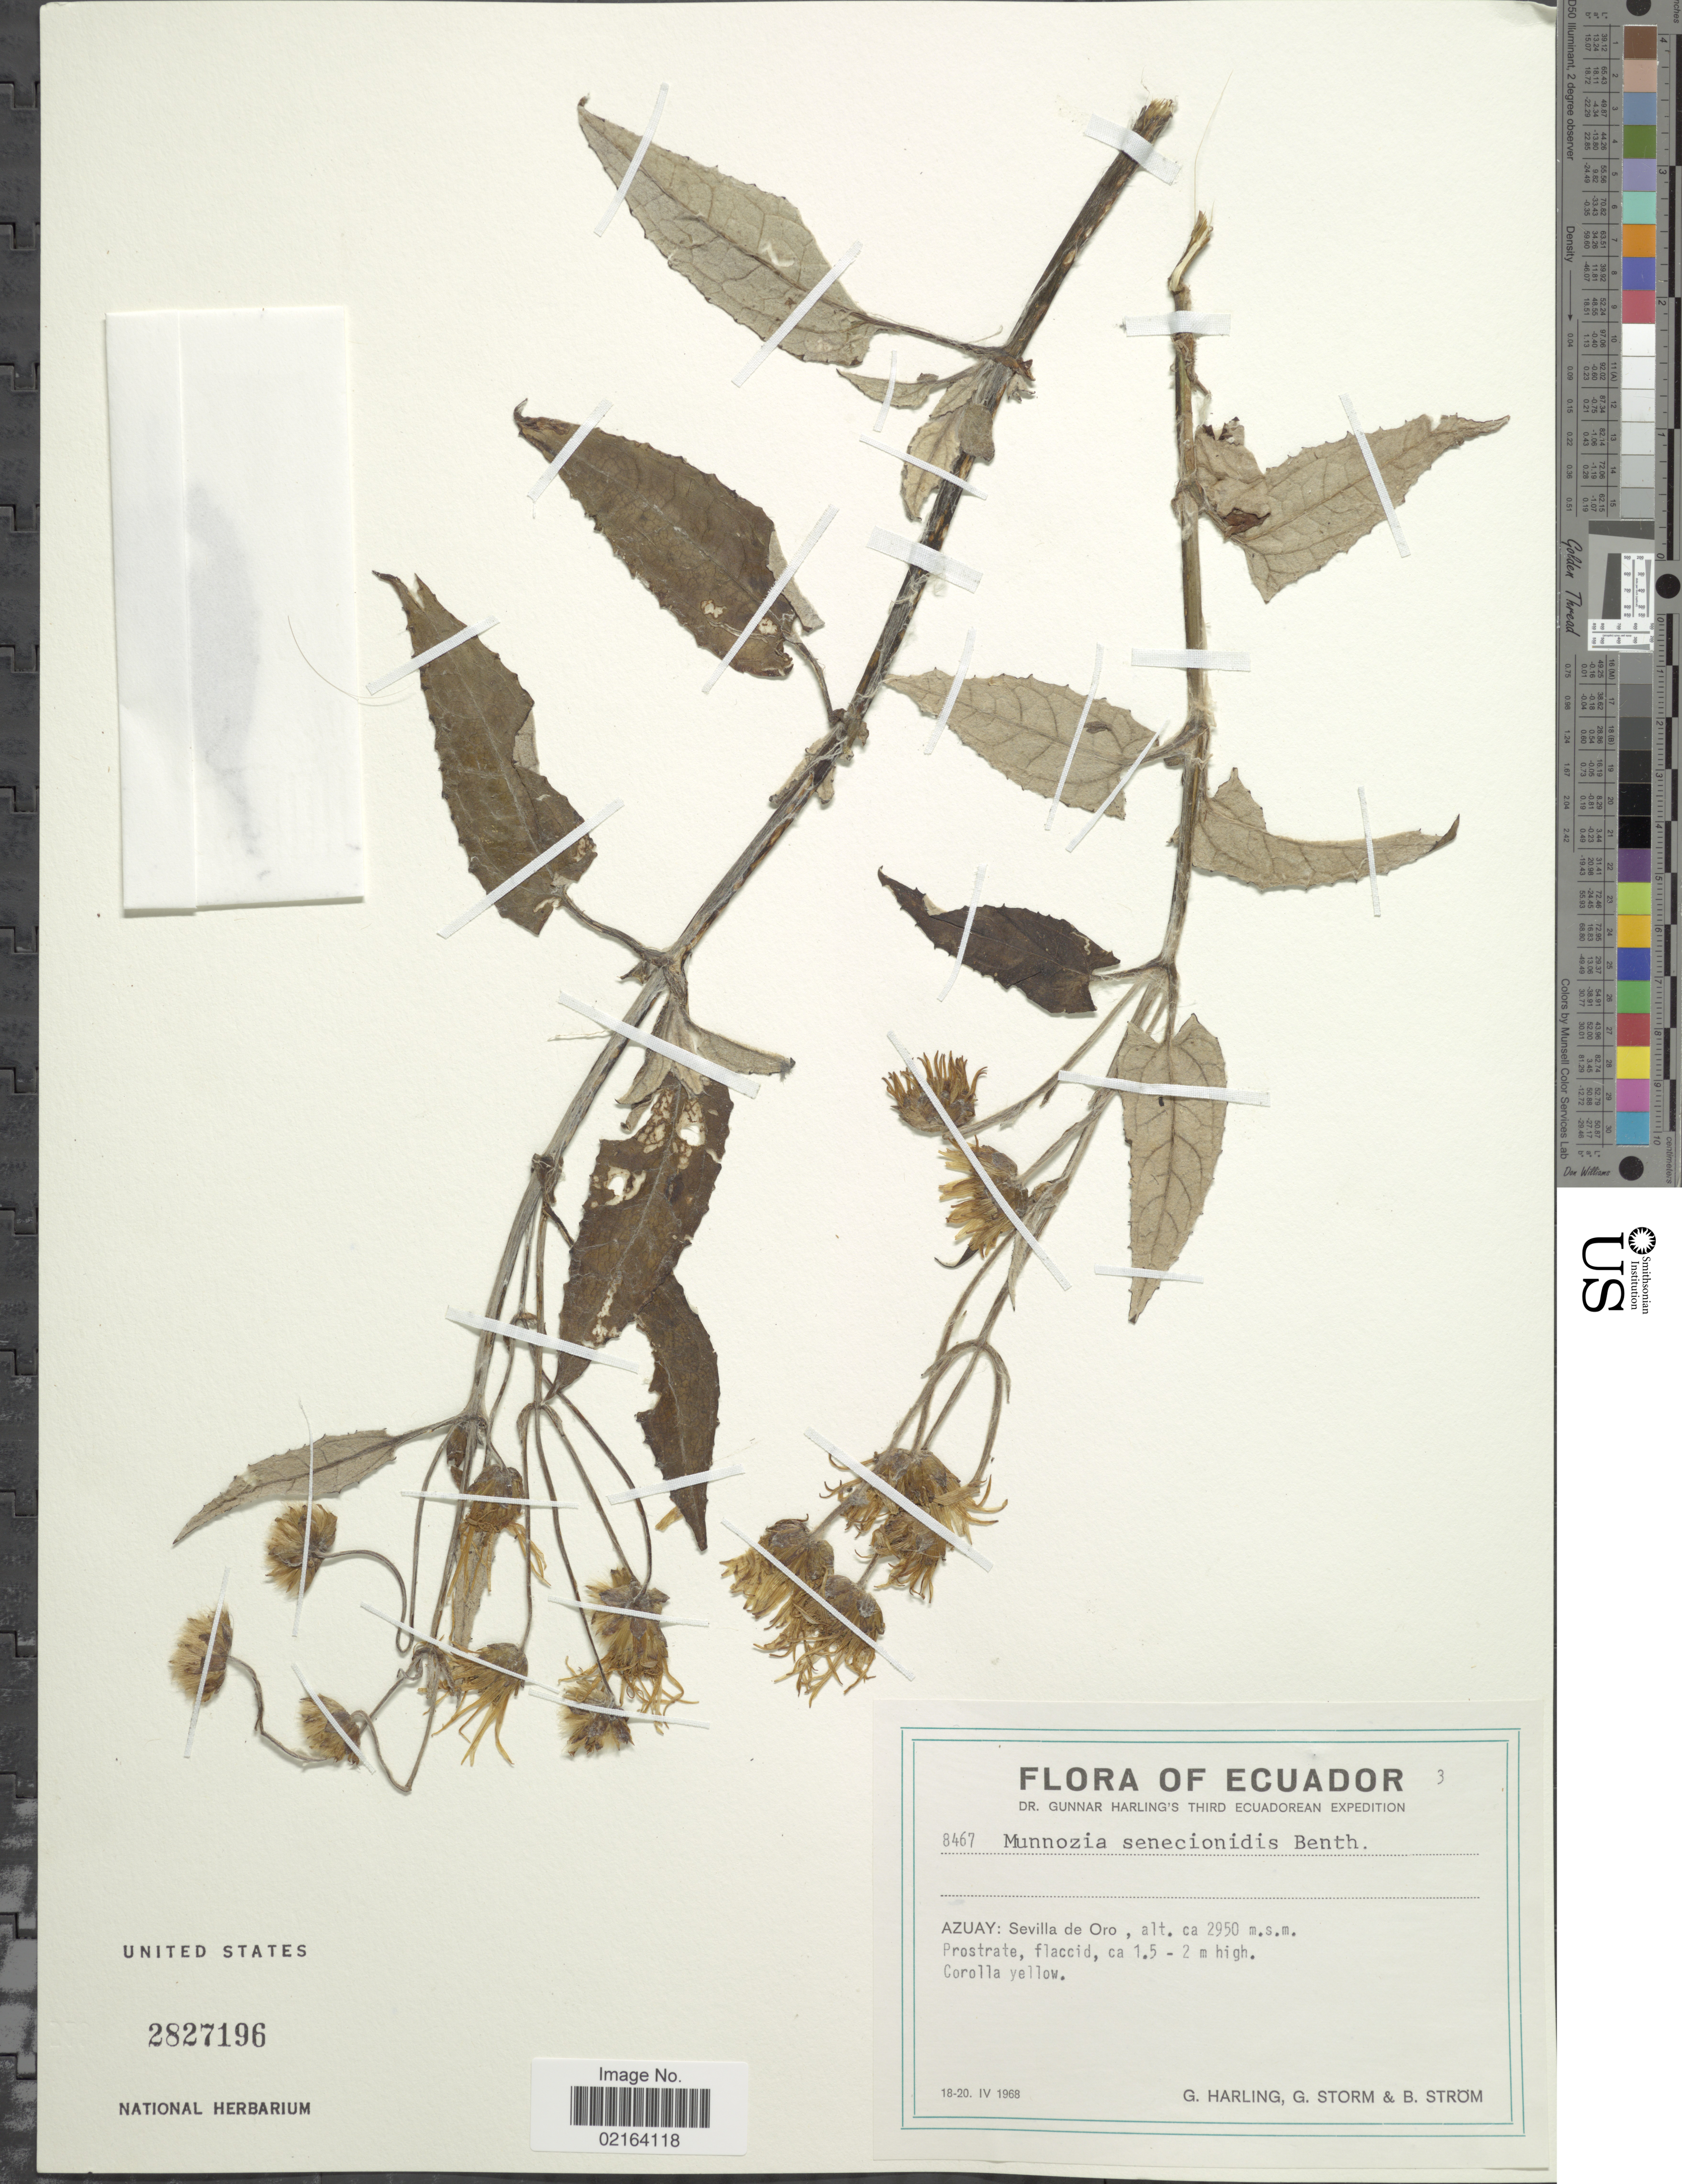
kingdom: Plantae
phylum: Tracheophyta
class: Magnoliopsida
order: Asterales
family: Asteraceae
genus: Munnozia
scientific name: Munnozia senecionidis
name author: Benth.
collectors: G. Harling, G. Storm & B. Ström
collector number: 8467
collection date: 1968-04-18/1968-04-20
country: Ecuador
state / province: Azuay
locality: Azuay: Sevilla de Oro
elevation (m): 2950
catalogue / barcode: US 28271956